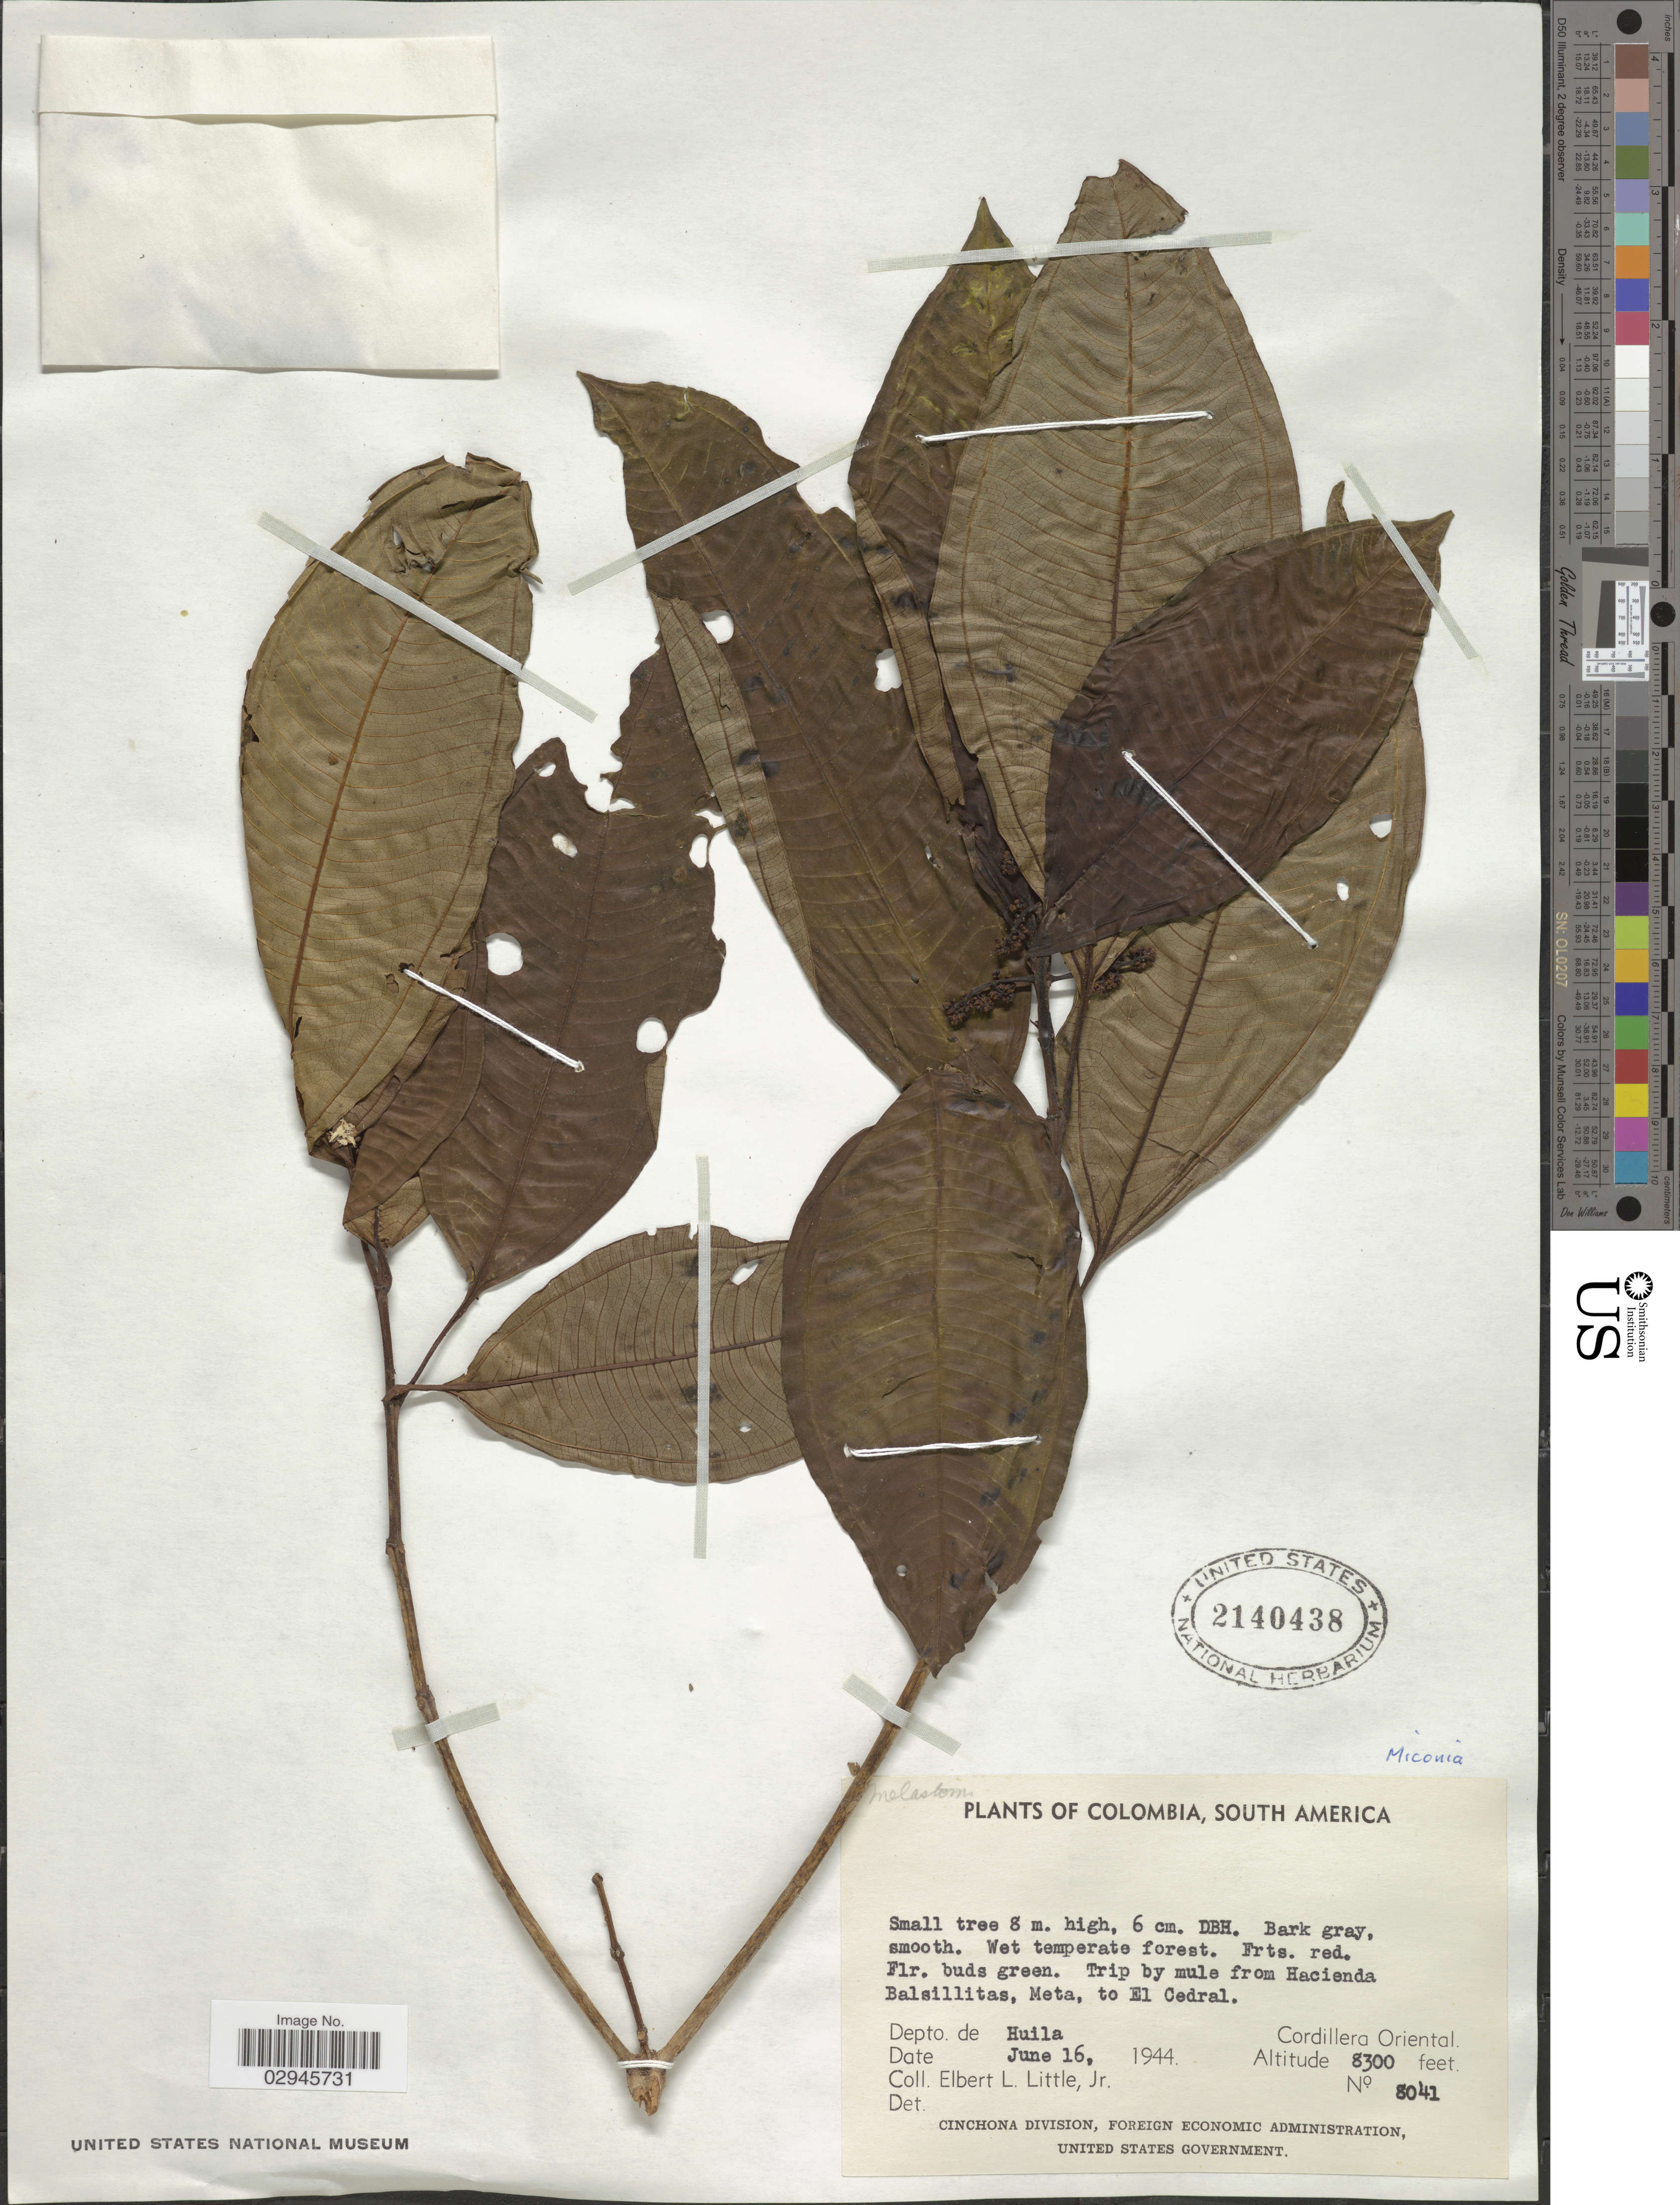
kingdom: Plantae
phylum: Tracheophyta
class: Magnoliopsida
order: Myrtales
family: Melastomataceae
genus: Miconia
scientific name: Miconia sp.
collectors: E. L. Little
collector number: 8041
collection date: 1944-06-16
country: Colombia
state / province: Huila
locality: Trip by mule from Hacienda Balsillitas, Meta, to El Cedral. Depto. de Huila. Cordillera Oriental.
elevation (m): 2530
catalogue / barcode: US 2140438